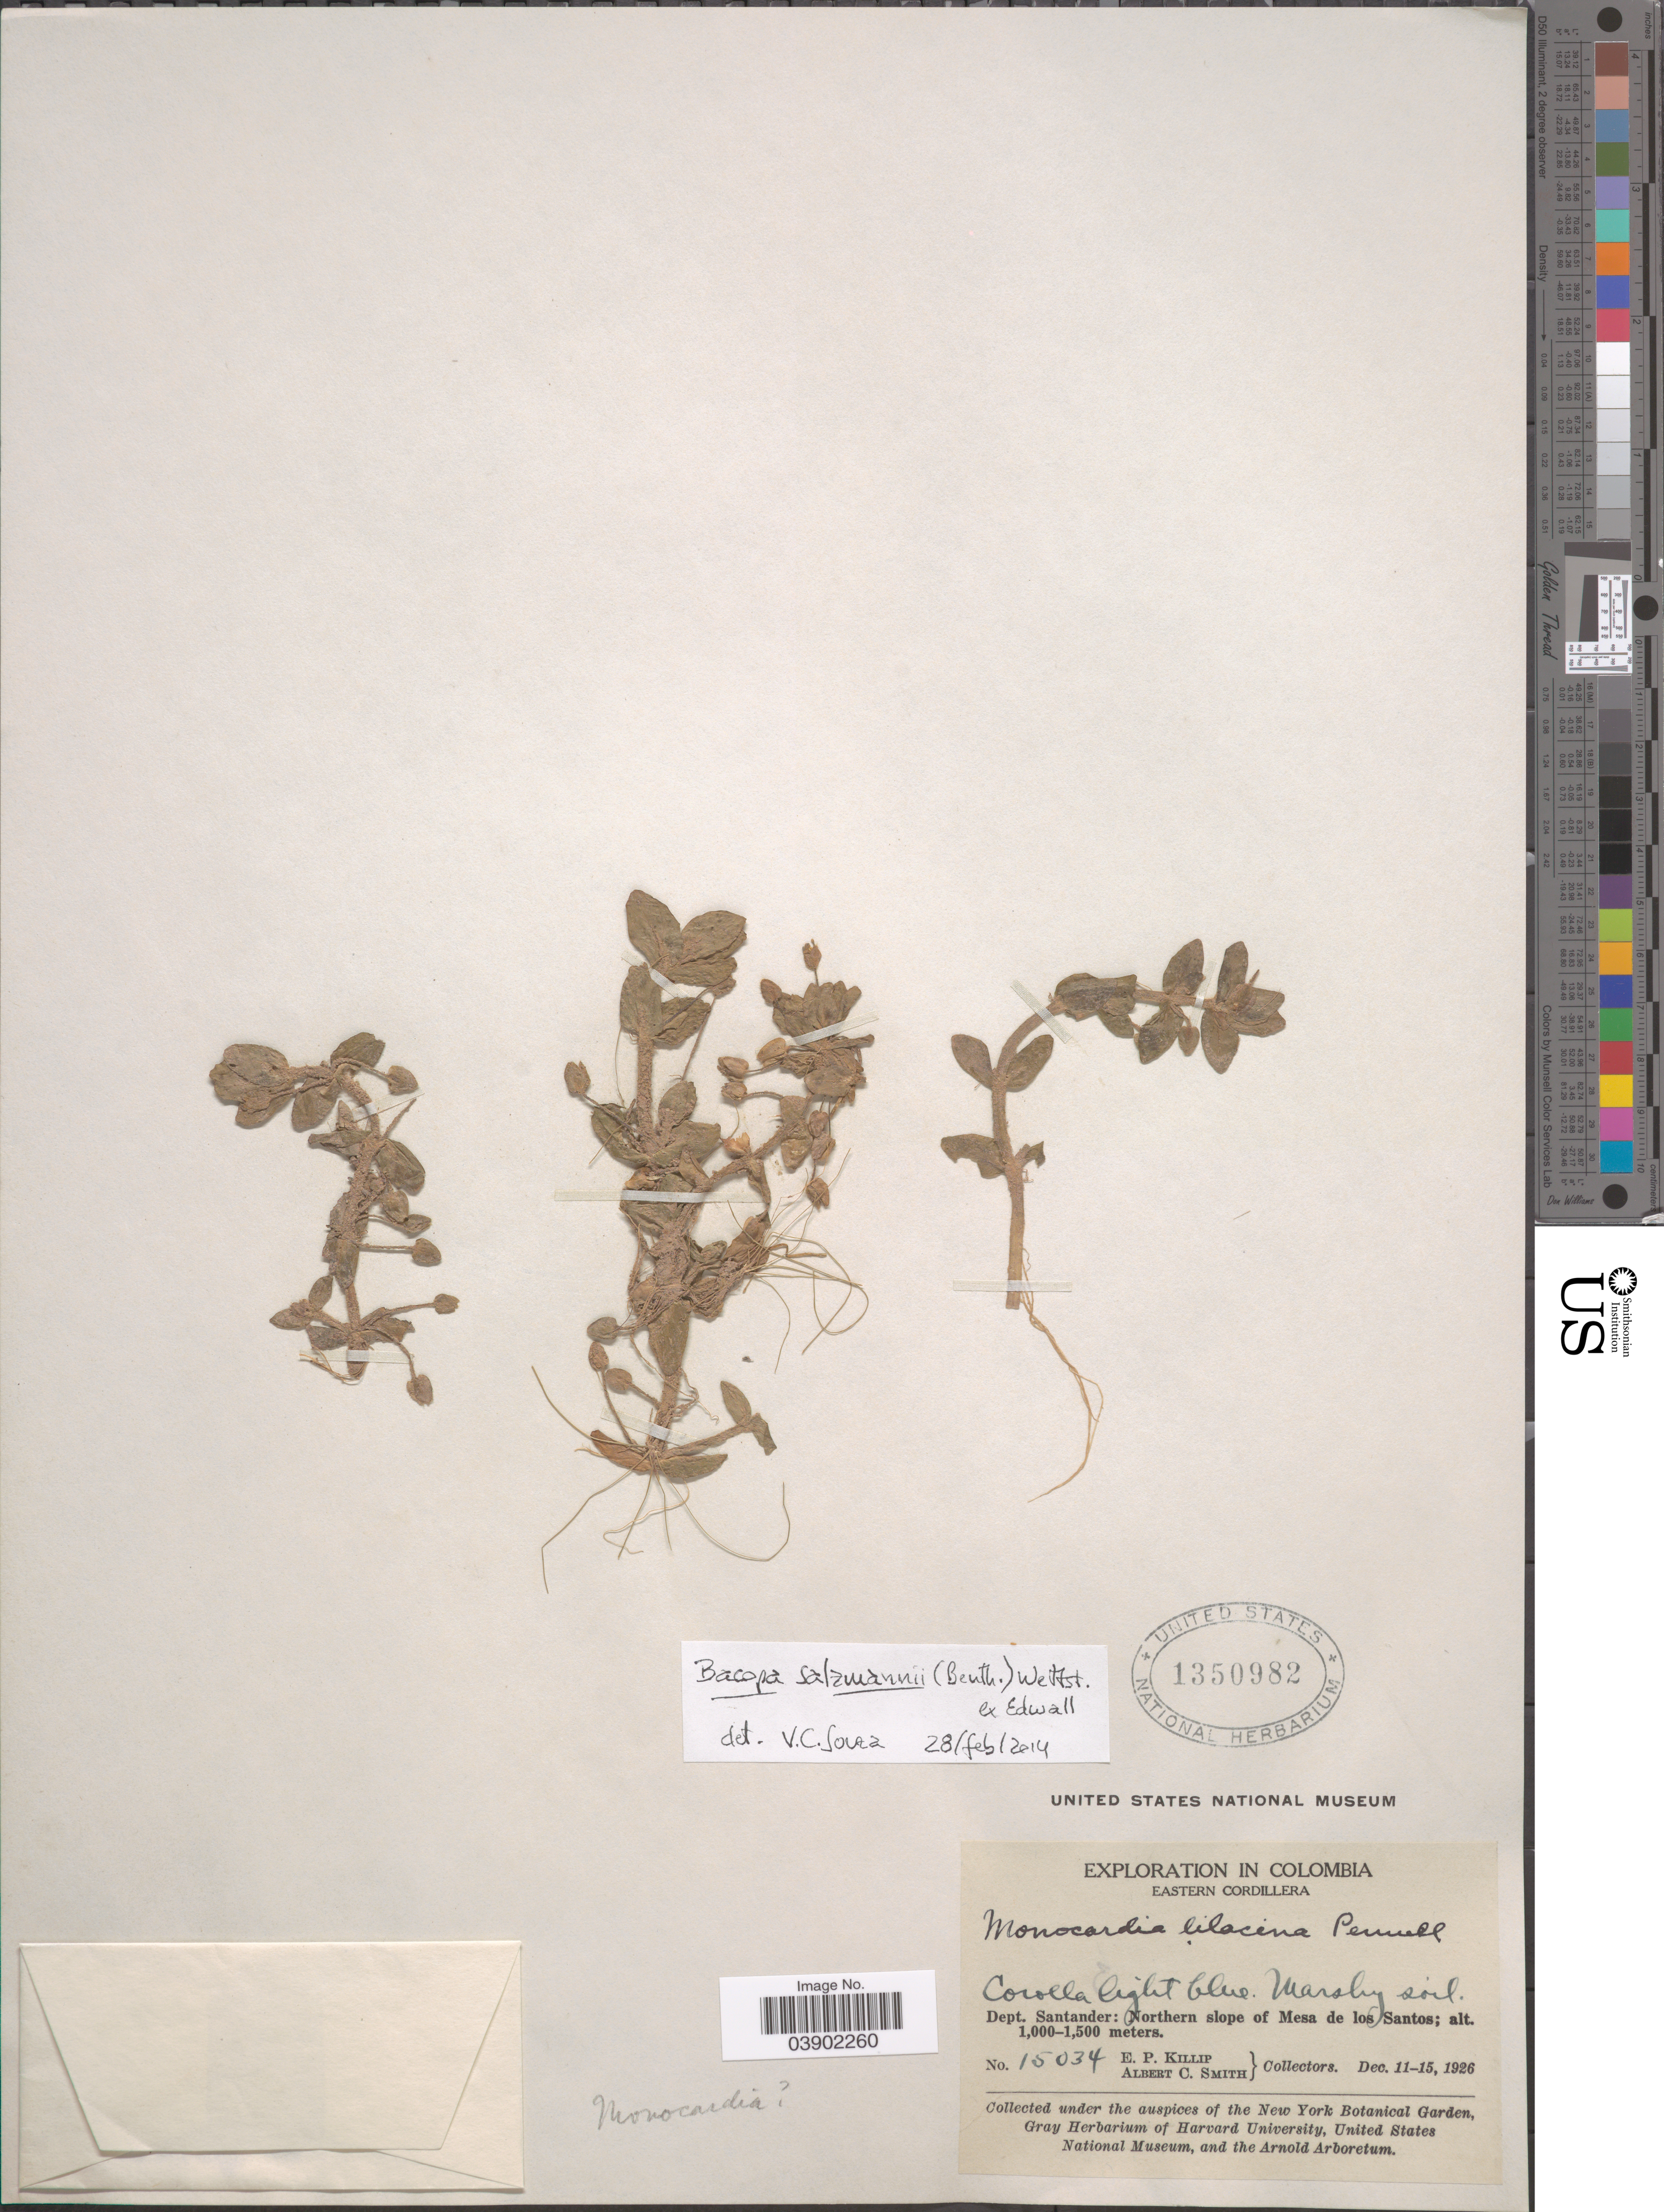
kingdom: Plantae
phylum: Tracheophyta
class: Magnoliopsida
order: Lamiales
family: Plantaginaceae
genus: Bacopa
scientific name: Bacopa salzmannii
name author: (Benth.) Wettst. ex Edwall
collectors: E. P. Killip & A. C. Smith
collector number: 15034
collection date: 1926-12-11/1926-12-15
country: Colombia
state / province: Santander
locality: Eastern Cordillera. Dept. Santander: Northern slope of Mesa de los Santos.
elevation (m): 1000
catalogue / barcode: US 1350982